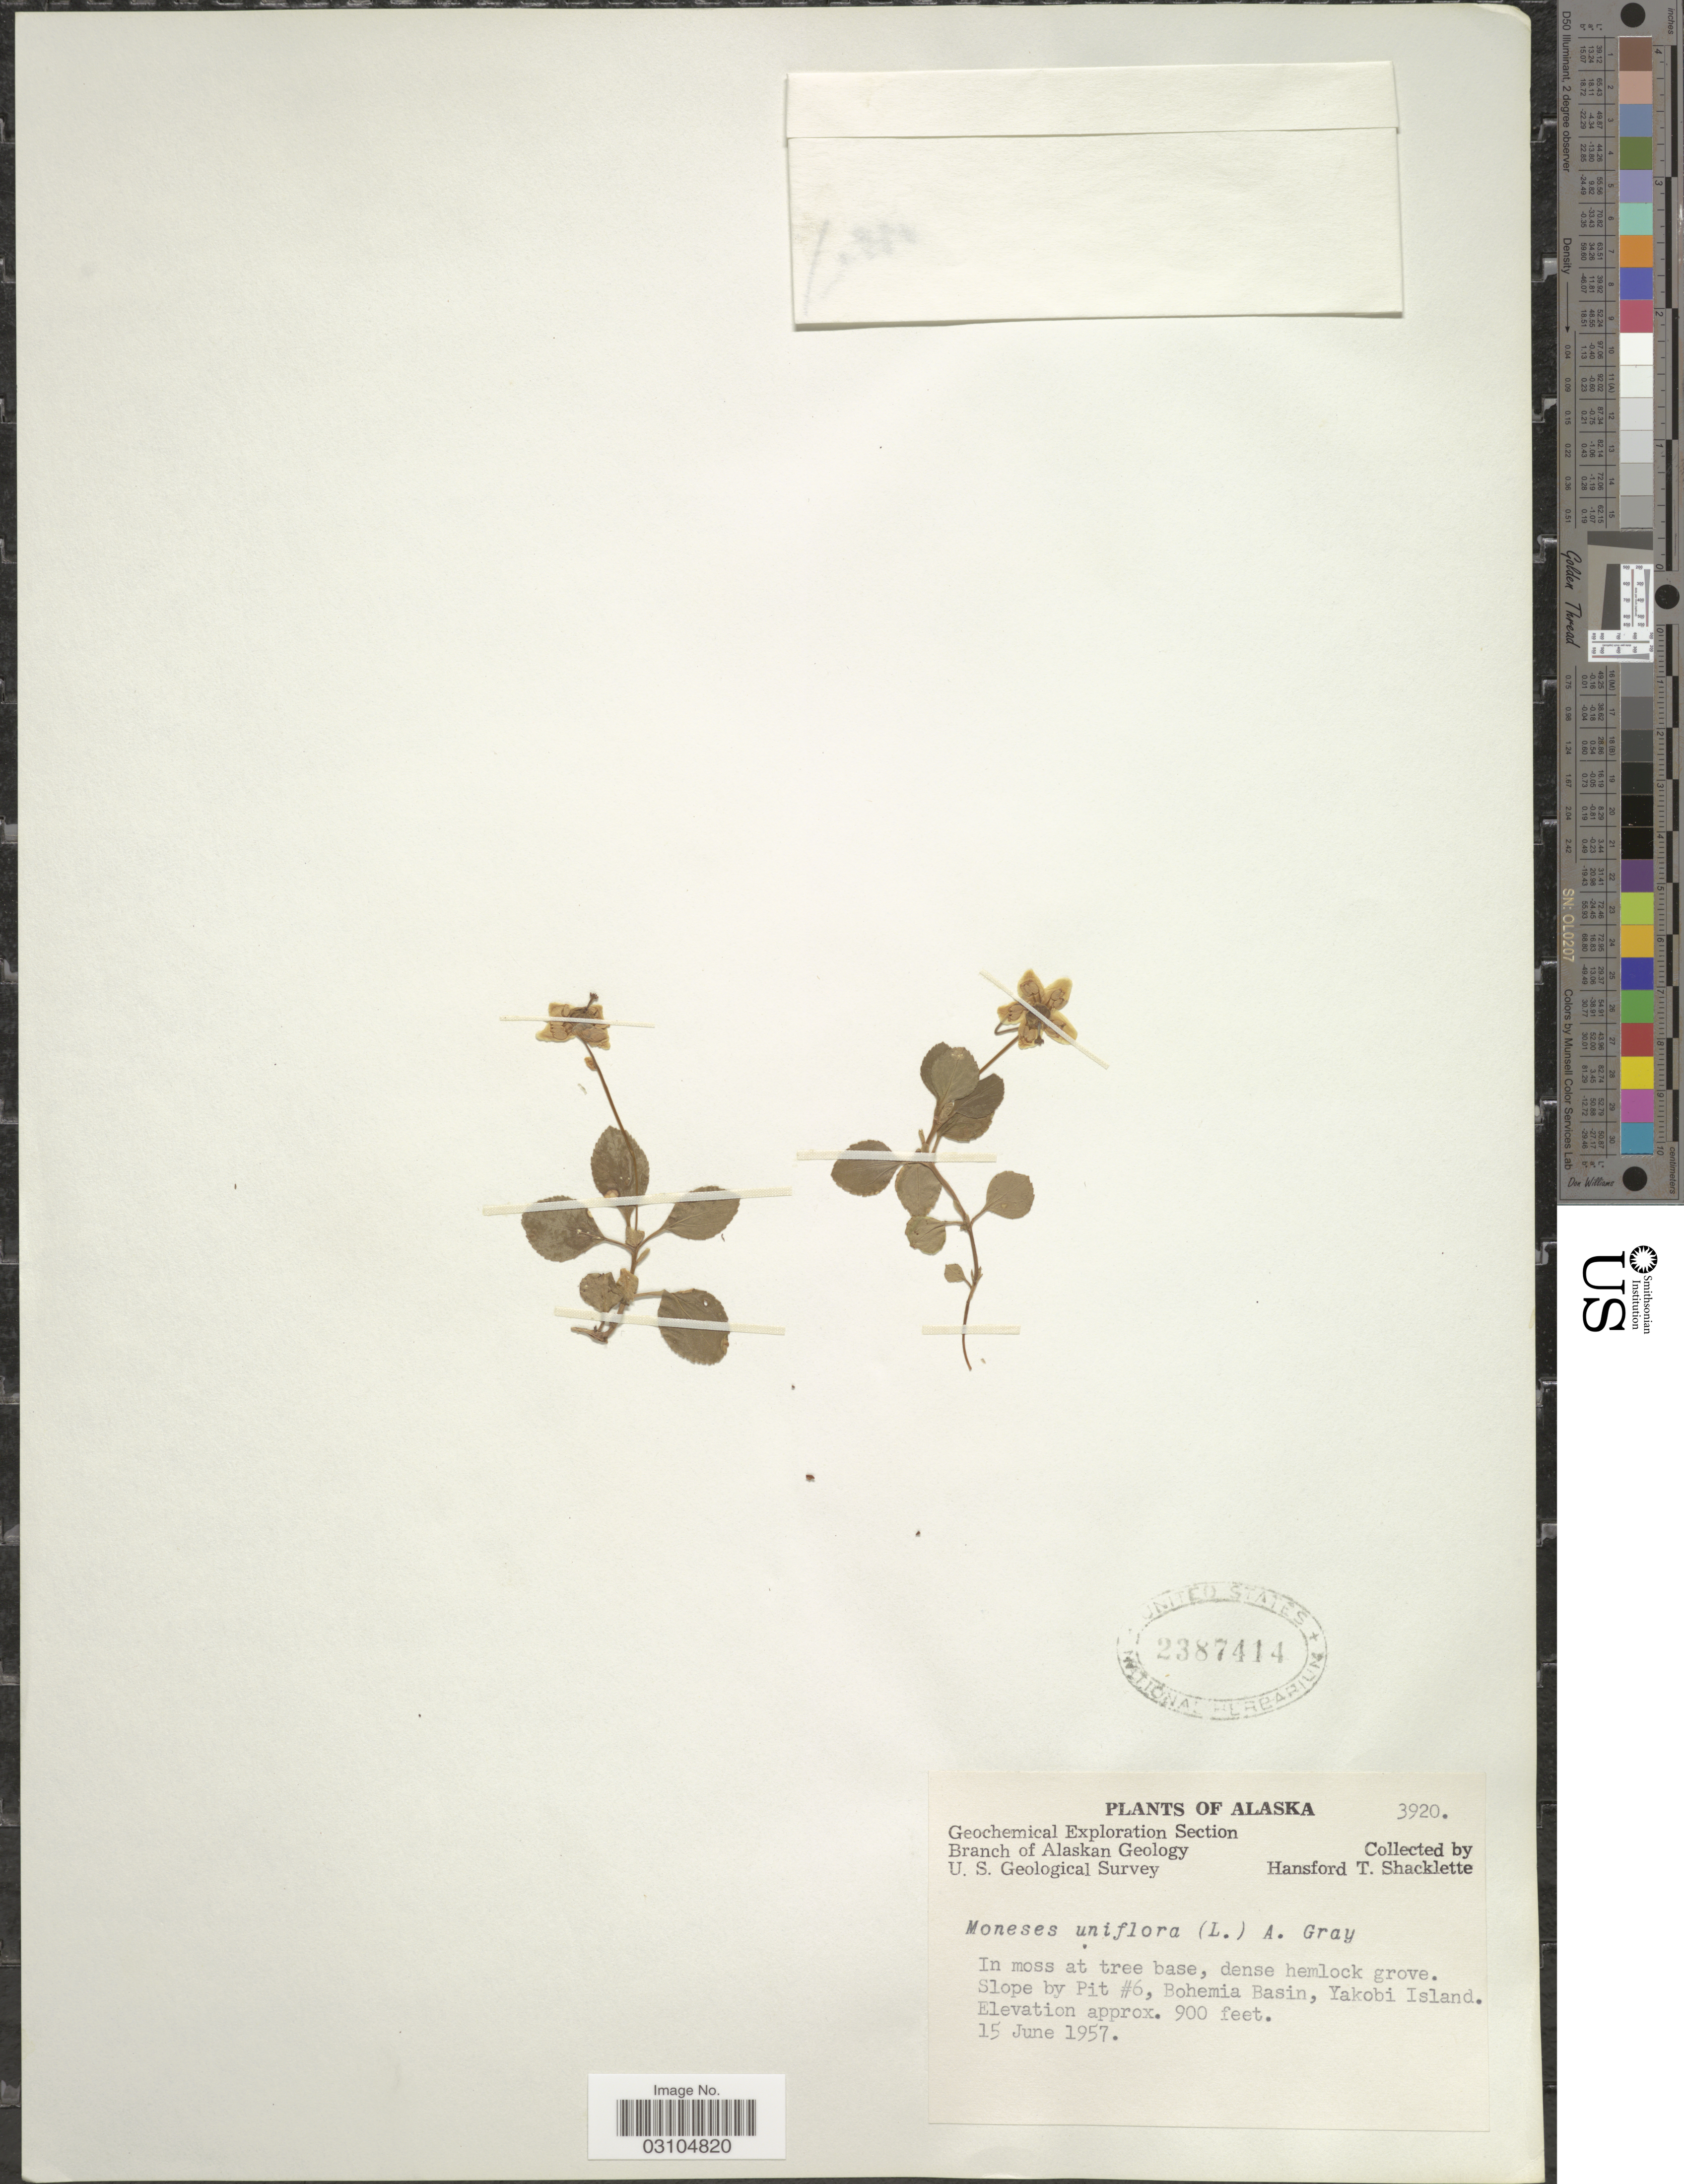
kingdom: Plantae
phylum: Tracheophyta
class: Magnoliopsida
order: Ericales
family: Ericaceae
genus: Moneses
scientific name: Moneses uniflora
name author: (L.) A. Gray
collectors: H. Shacklette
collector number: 3920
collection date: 1957-06-15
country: United States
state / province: Alaska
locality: Slope by Pit #6, Bohemia Basin, Yakobi Island.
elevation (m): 274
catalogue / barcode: US 2387414